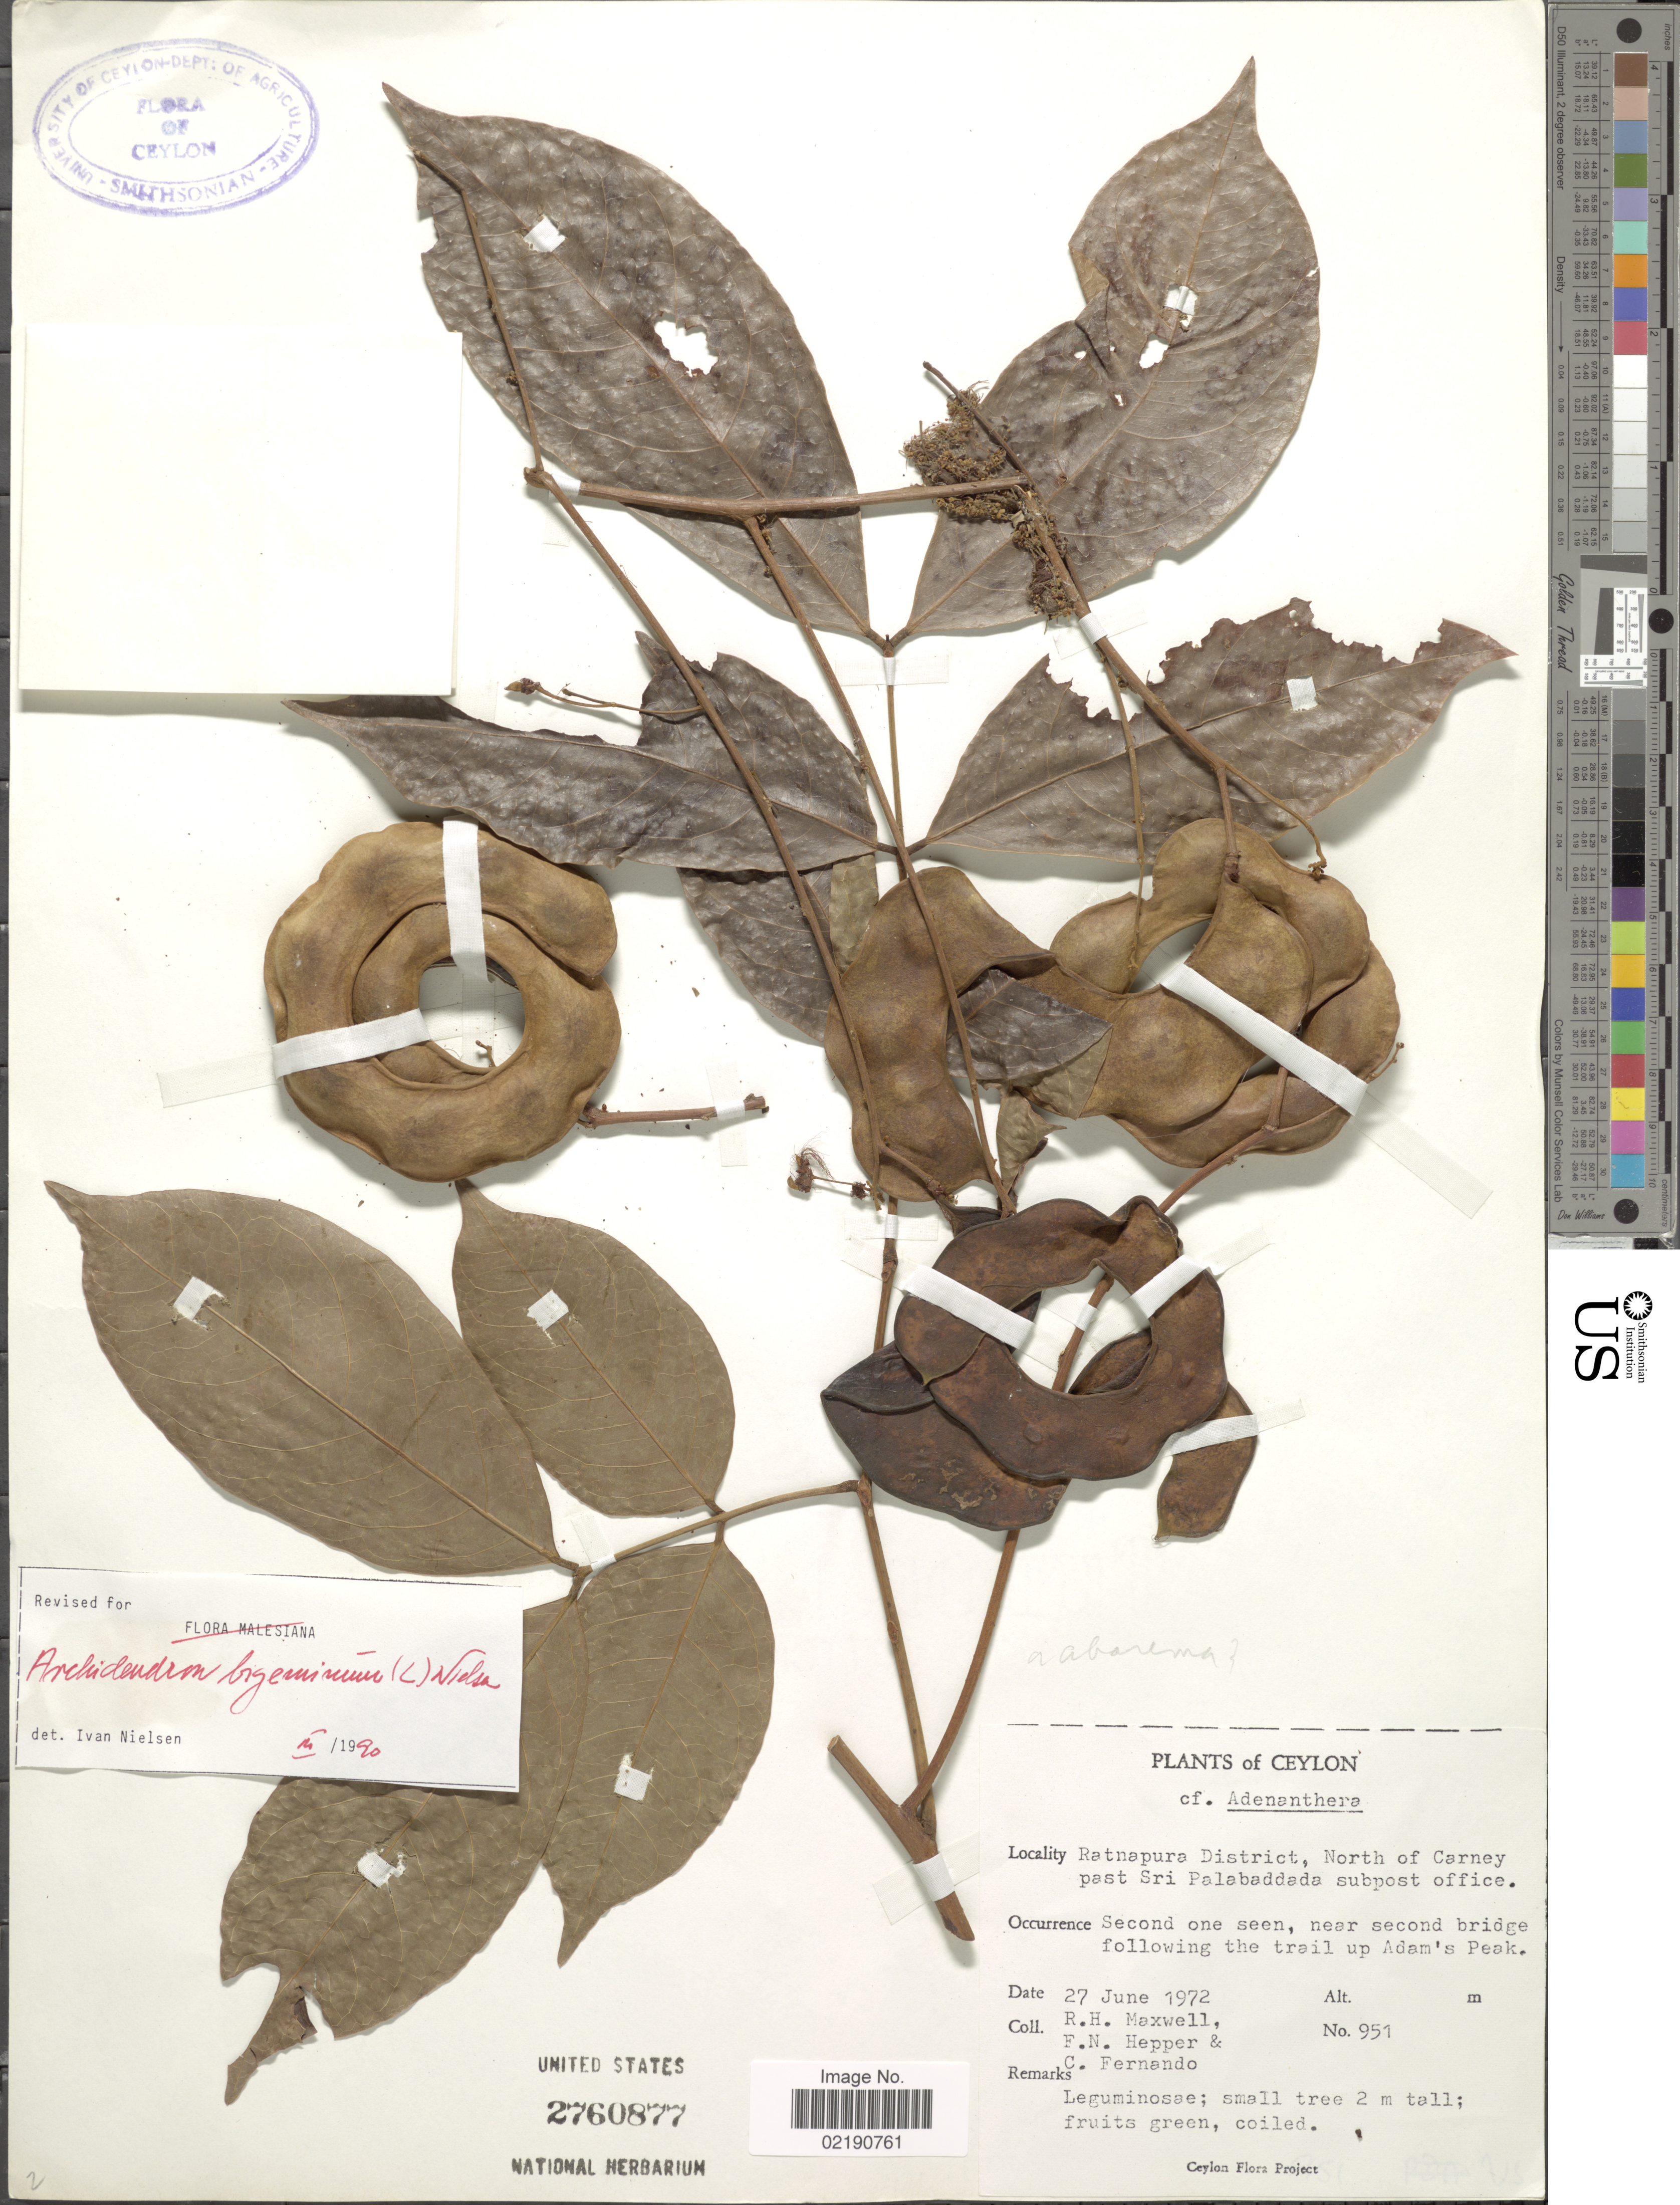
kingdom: Plantae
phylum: Tracheophyta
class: Magnoliopsida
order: Fabales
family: Fabaceae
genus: Archidendron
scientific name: Archidendron bigeminum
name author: I.C. Nielsen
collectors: R. Maxwell, F. Hepper & C. Fernando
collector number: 951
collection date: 1972-06-27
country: Sri Lanka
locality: Ceylon, Ratnapura District, North of Carney, past Sri Palabaddada subpost office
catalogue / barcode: US 2760877